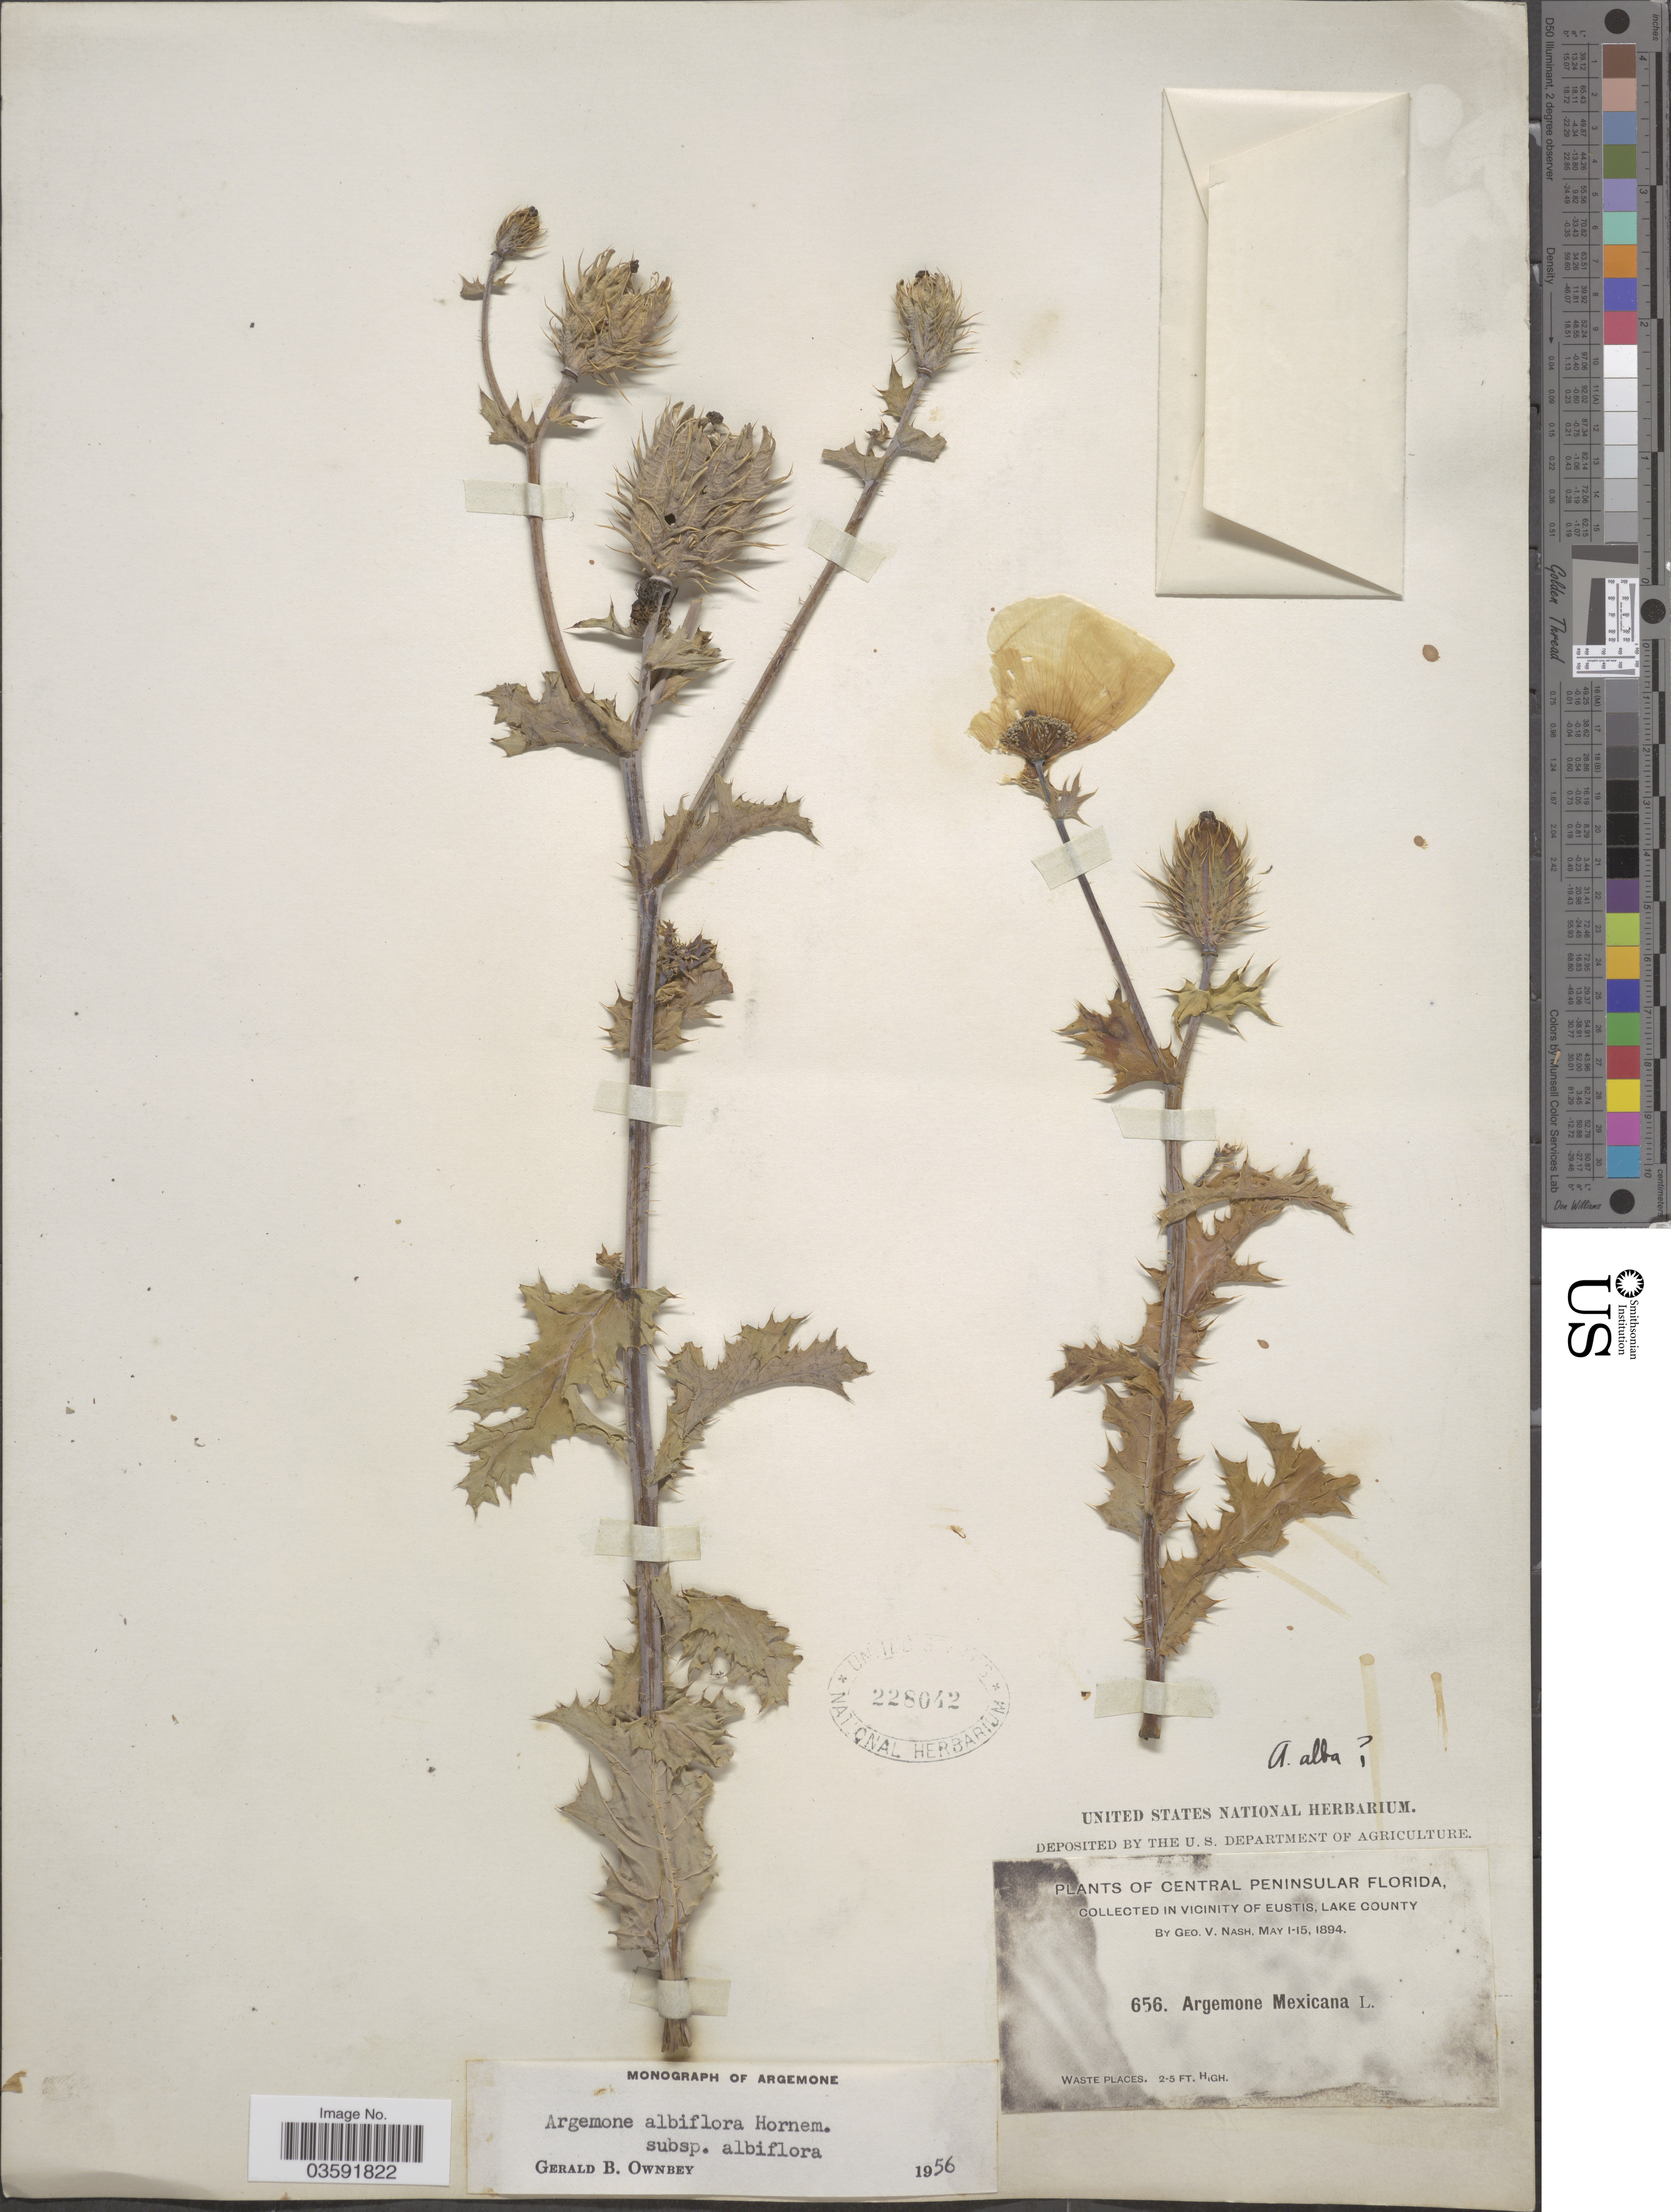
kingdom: Plantae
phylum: Tracheophyta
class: Magnoliopsida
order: Ranunculales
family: Papaveraceae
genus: Argemone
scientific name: Argemone albiflora subsp. albiflora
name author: Hornem.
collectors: G. V. Nash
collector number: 656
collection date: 1894-05-01/1894-05-15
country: United States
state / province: Florida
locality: Central Peninsular. In vicinity of Eustis, Lake County.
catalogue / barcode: US 228042